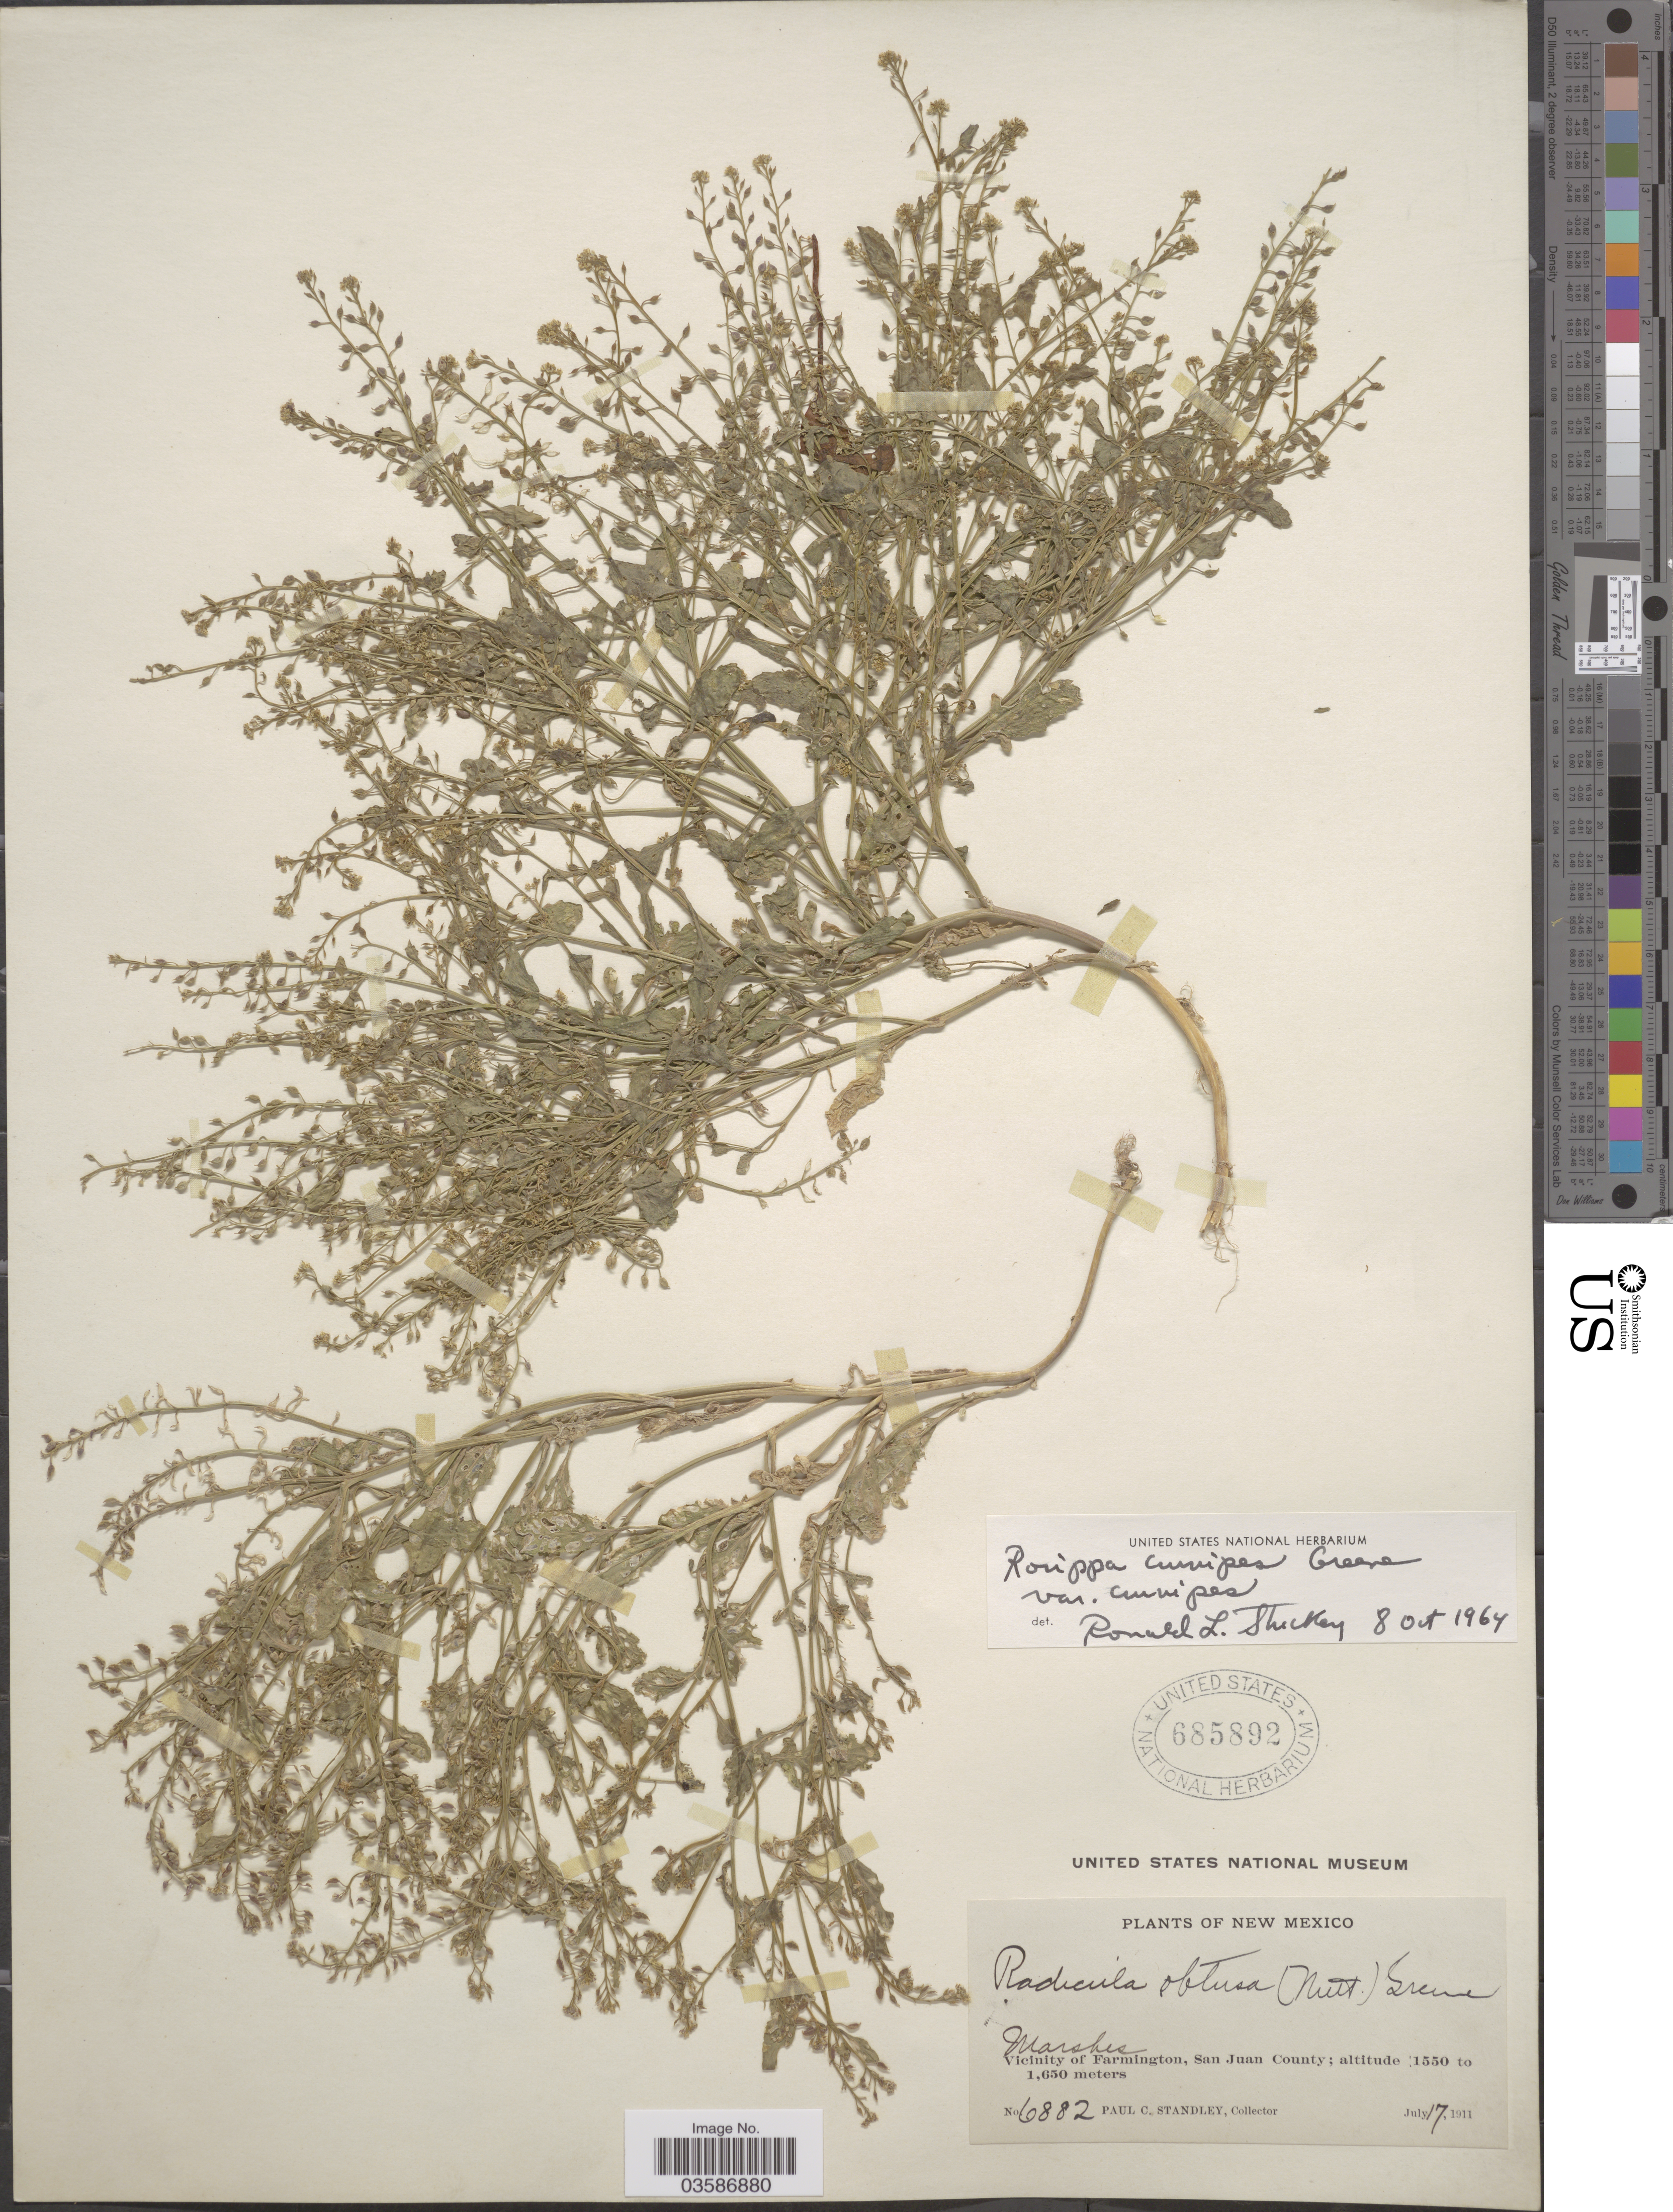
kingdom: Plantae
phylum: Tracheophyta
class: Magnoliopsida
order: Brassicales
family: Brassicaceae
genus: Rorippa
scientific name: Rorippa curvipes var. curvipes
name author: Greene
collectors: P. C. Standley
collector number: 6882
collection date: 1911-07-17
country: United States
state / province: New Mexico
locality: Vicinity of Farmington, San Juan County.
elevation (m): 1550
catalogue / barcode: US 685892